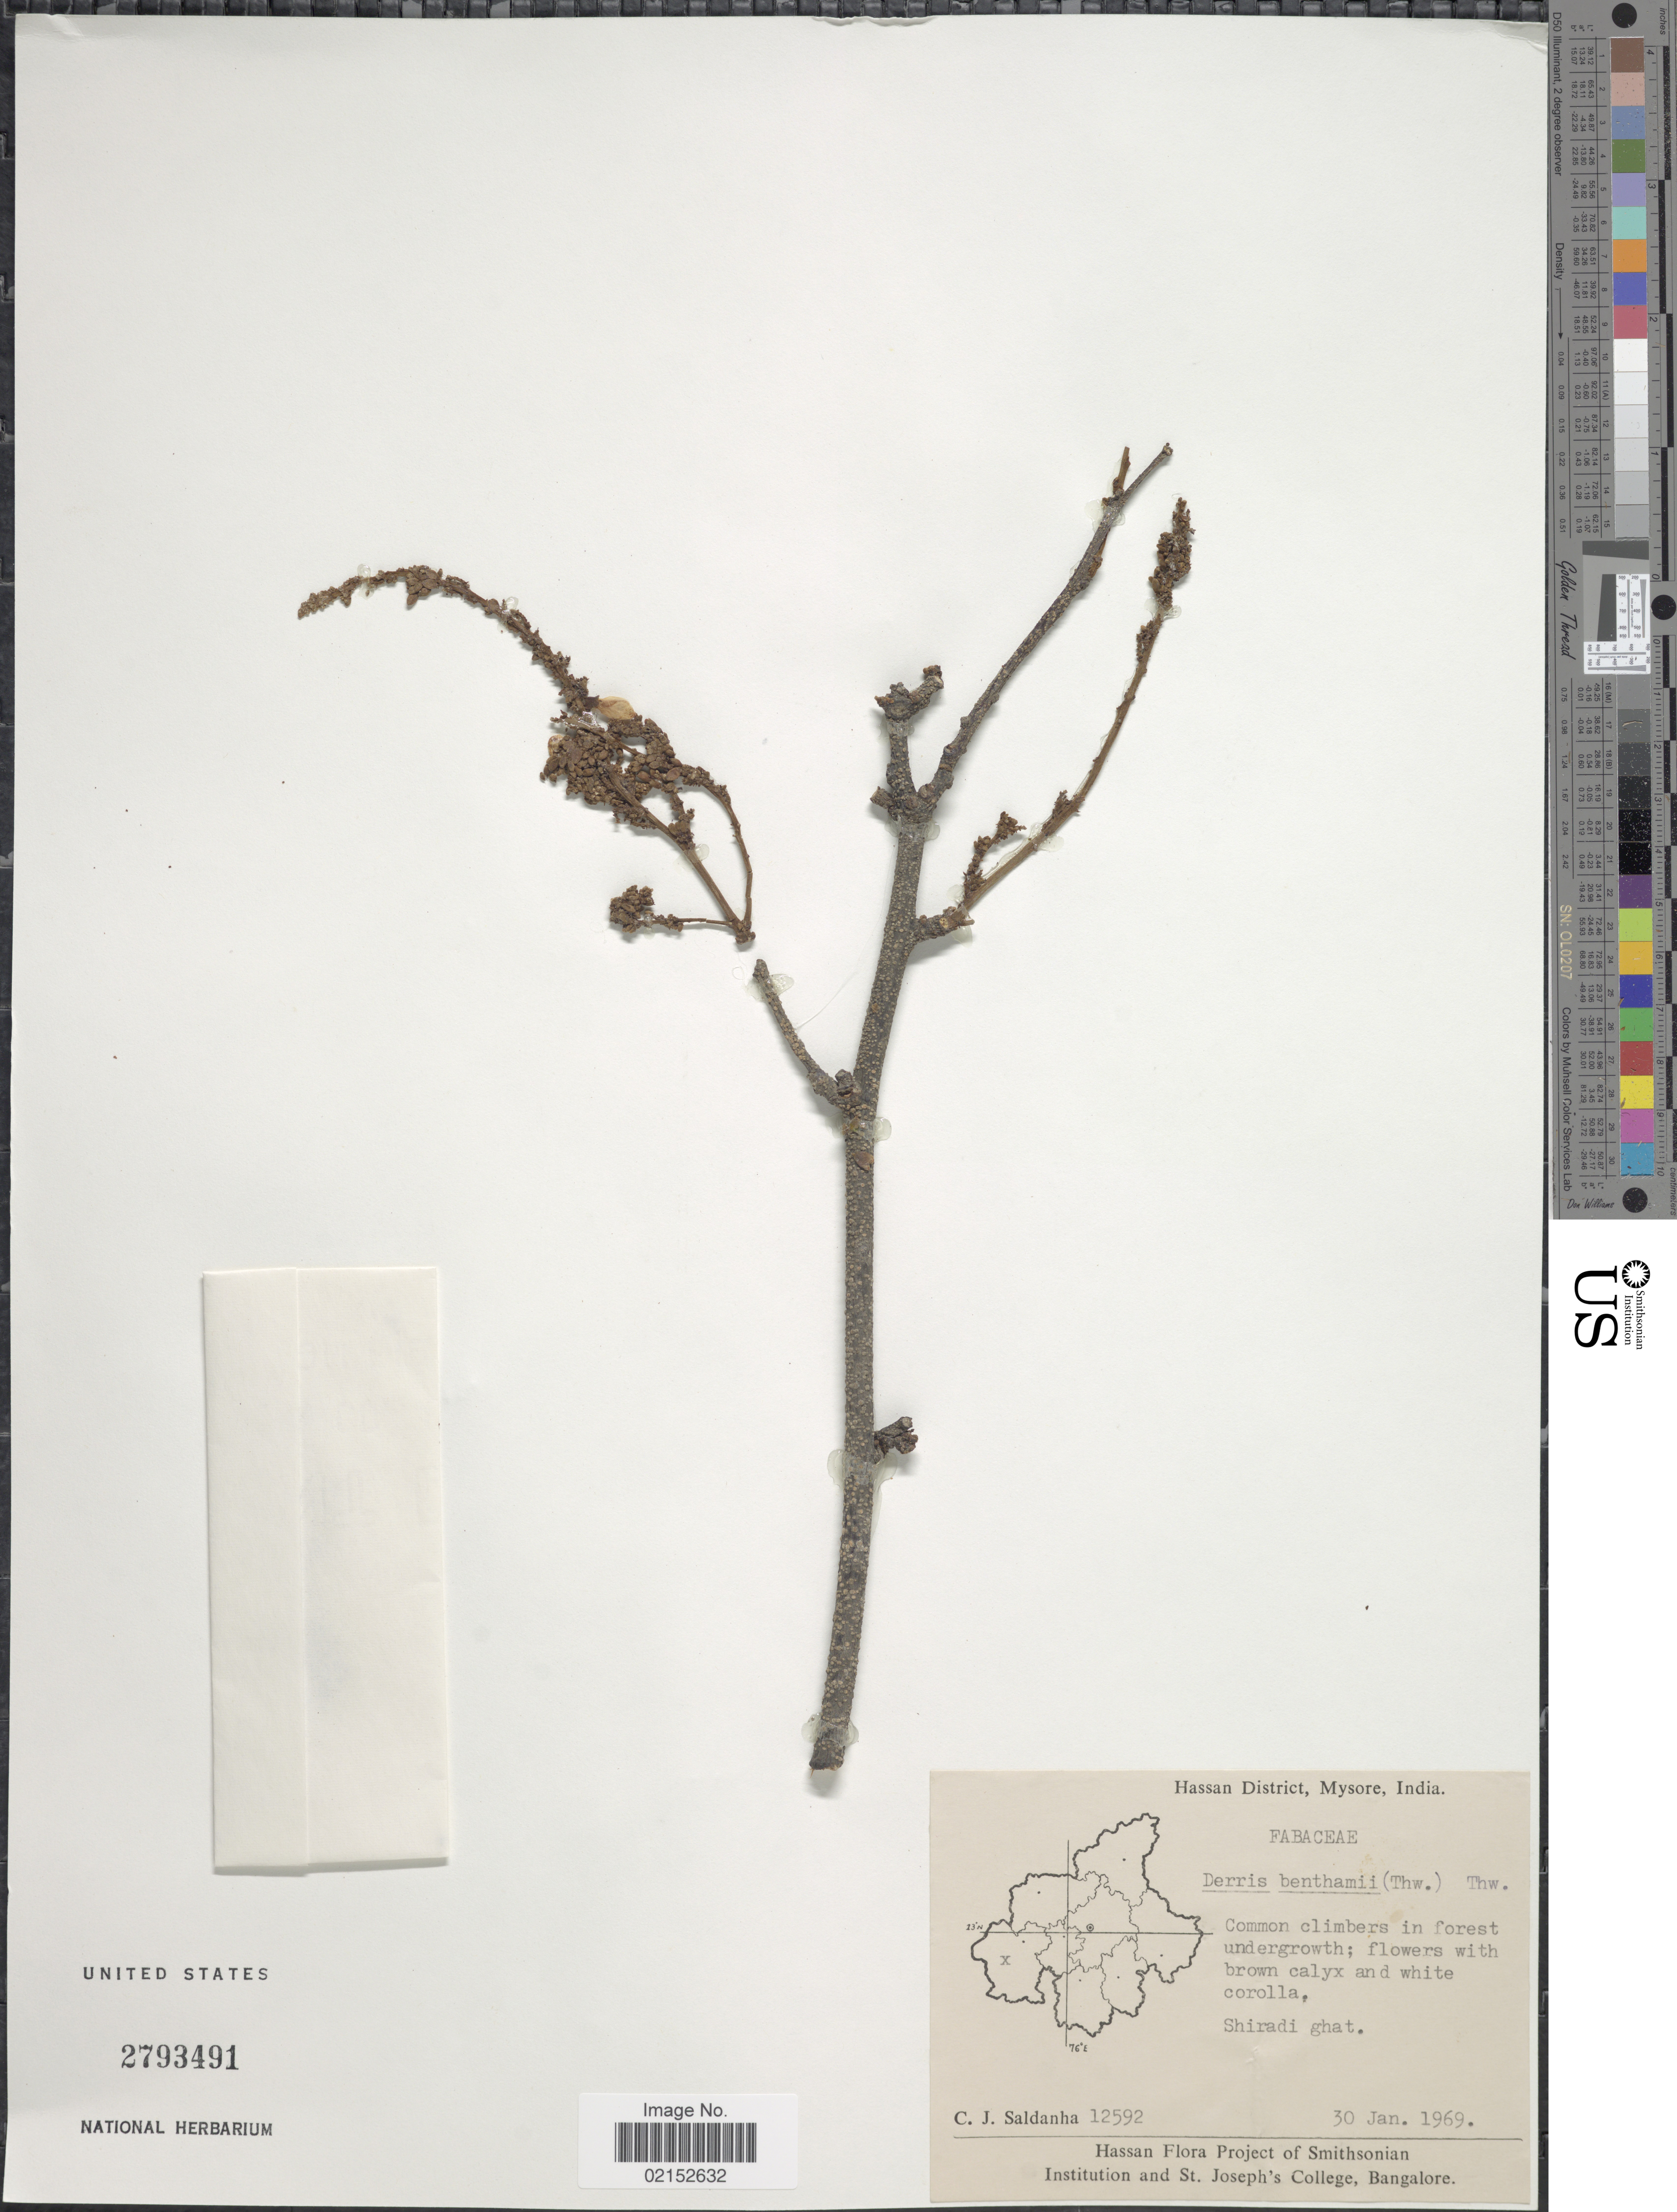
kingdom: Plantae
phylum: Tracheophyta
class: Magnoliopsida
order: Fabales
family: Fabaceae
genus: Derris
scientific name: Derris benthamii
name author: (Thwaites) Thwaites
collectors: C. J. Saldanha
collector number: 12592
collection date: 1969-01-30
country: India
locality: Hassan District, Mysore. Shiradi ghat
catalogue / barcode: US 2793491